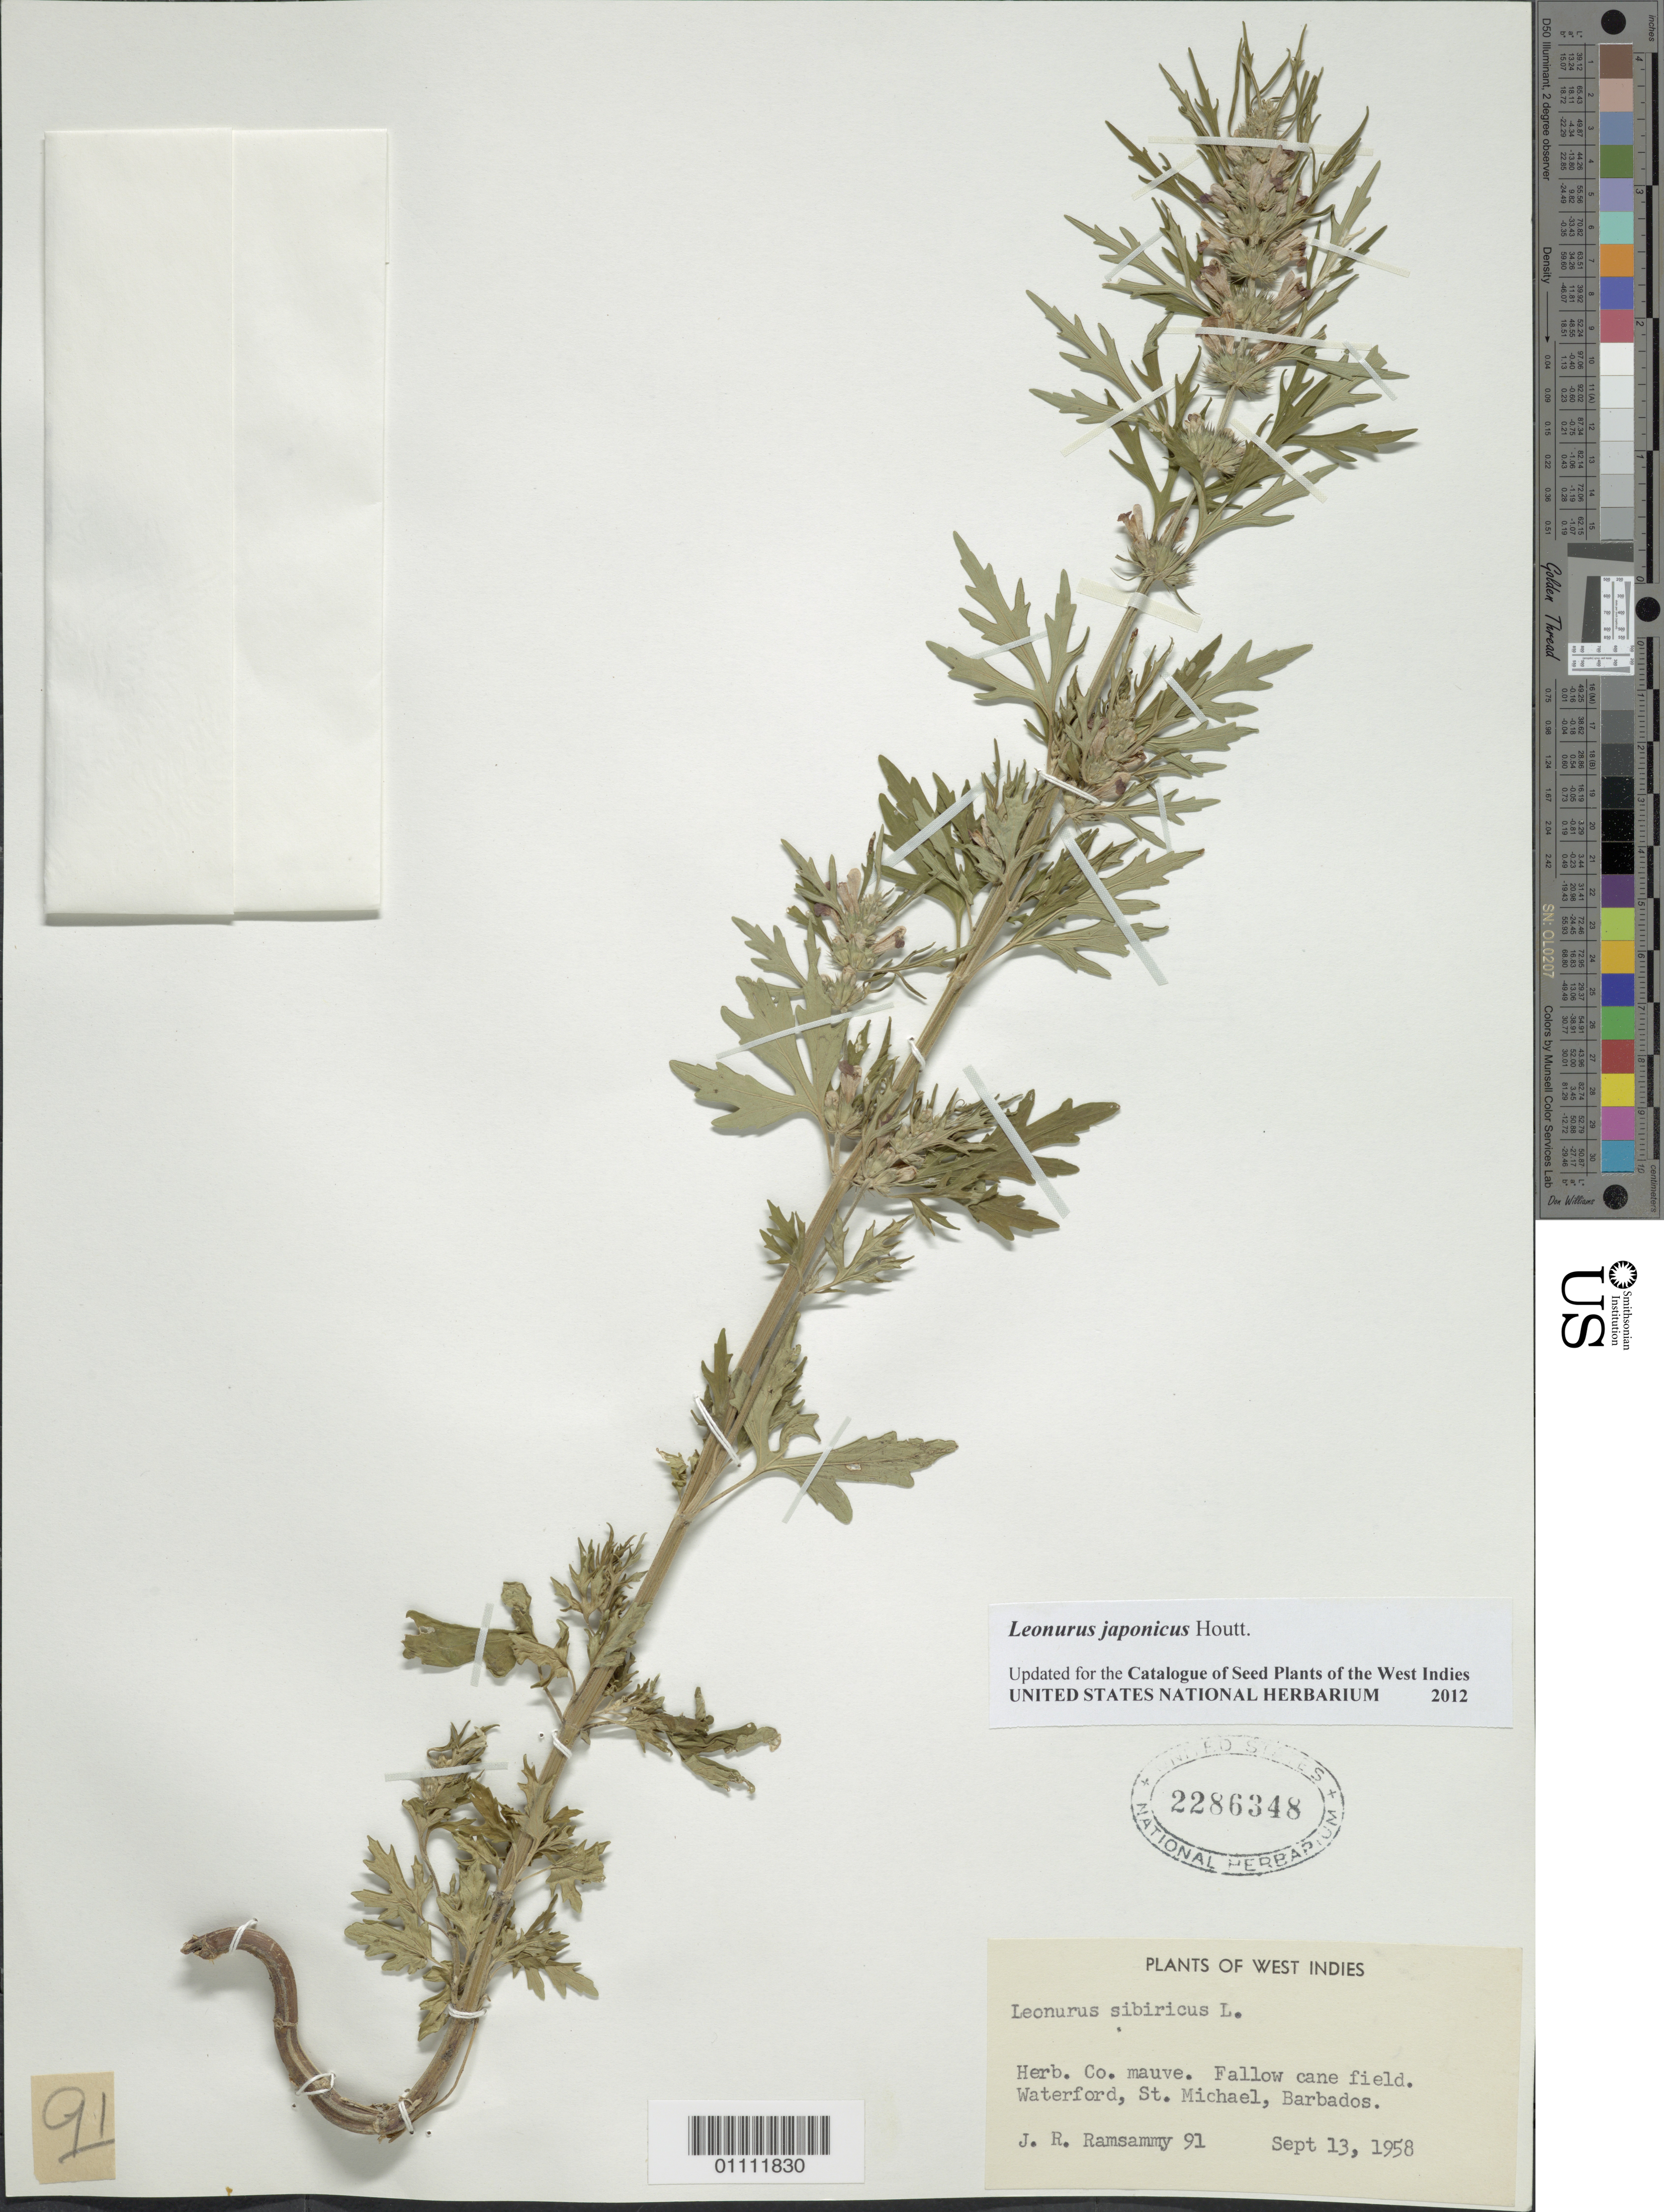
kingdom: Plantae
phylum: Tracheophyta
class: Magnoliopsida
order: Lamiales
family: Lamiaceae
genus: Leonurus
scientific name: Leonurus japonicus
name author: Houtt.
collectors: J. Ramsammy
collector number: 91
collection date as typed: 13 Sep 1958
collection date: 1958-09-13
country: Barbados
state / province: Saint Michael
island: Barbados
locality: Waterford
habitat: Fallow cane field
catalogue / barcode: US 2286348